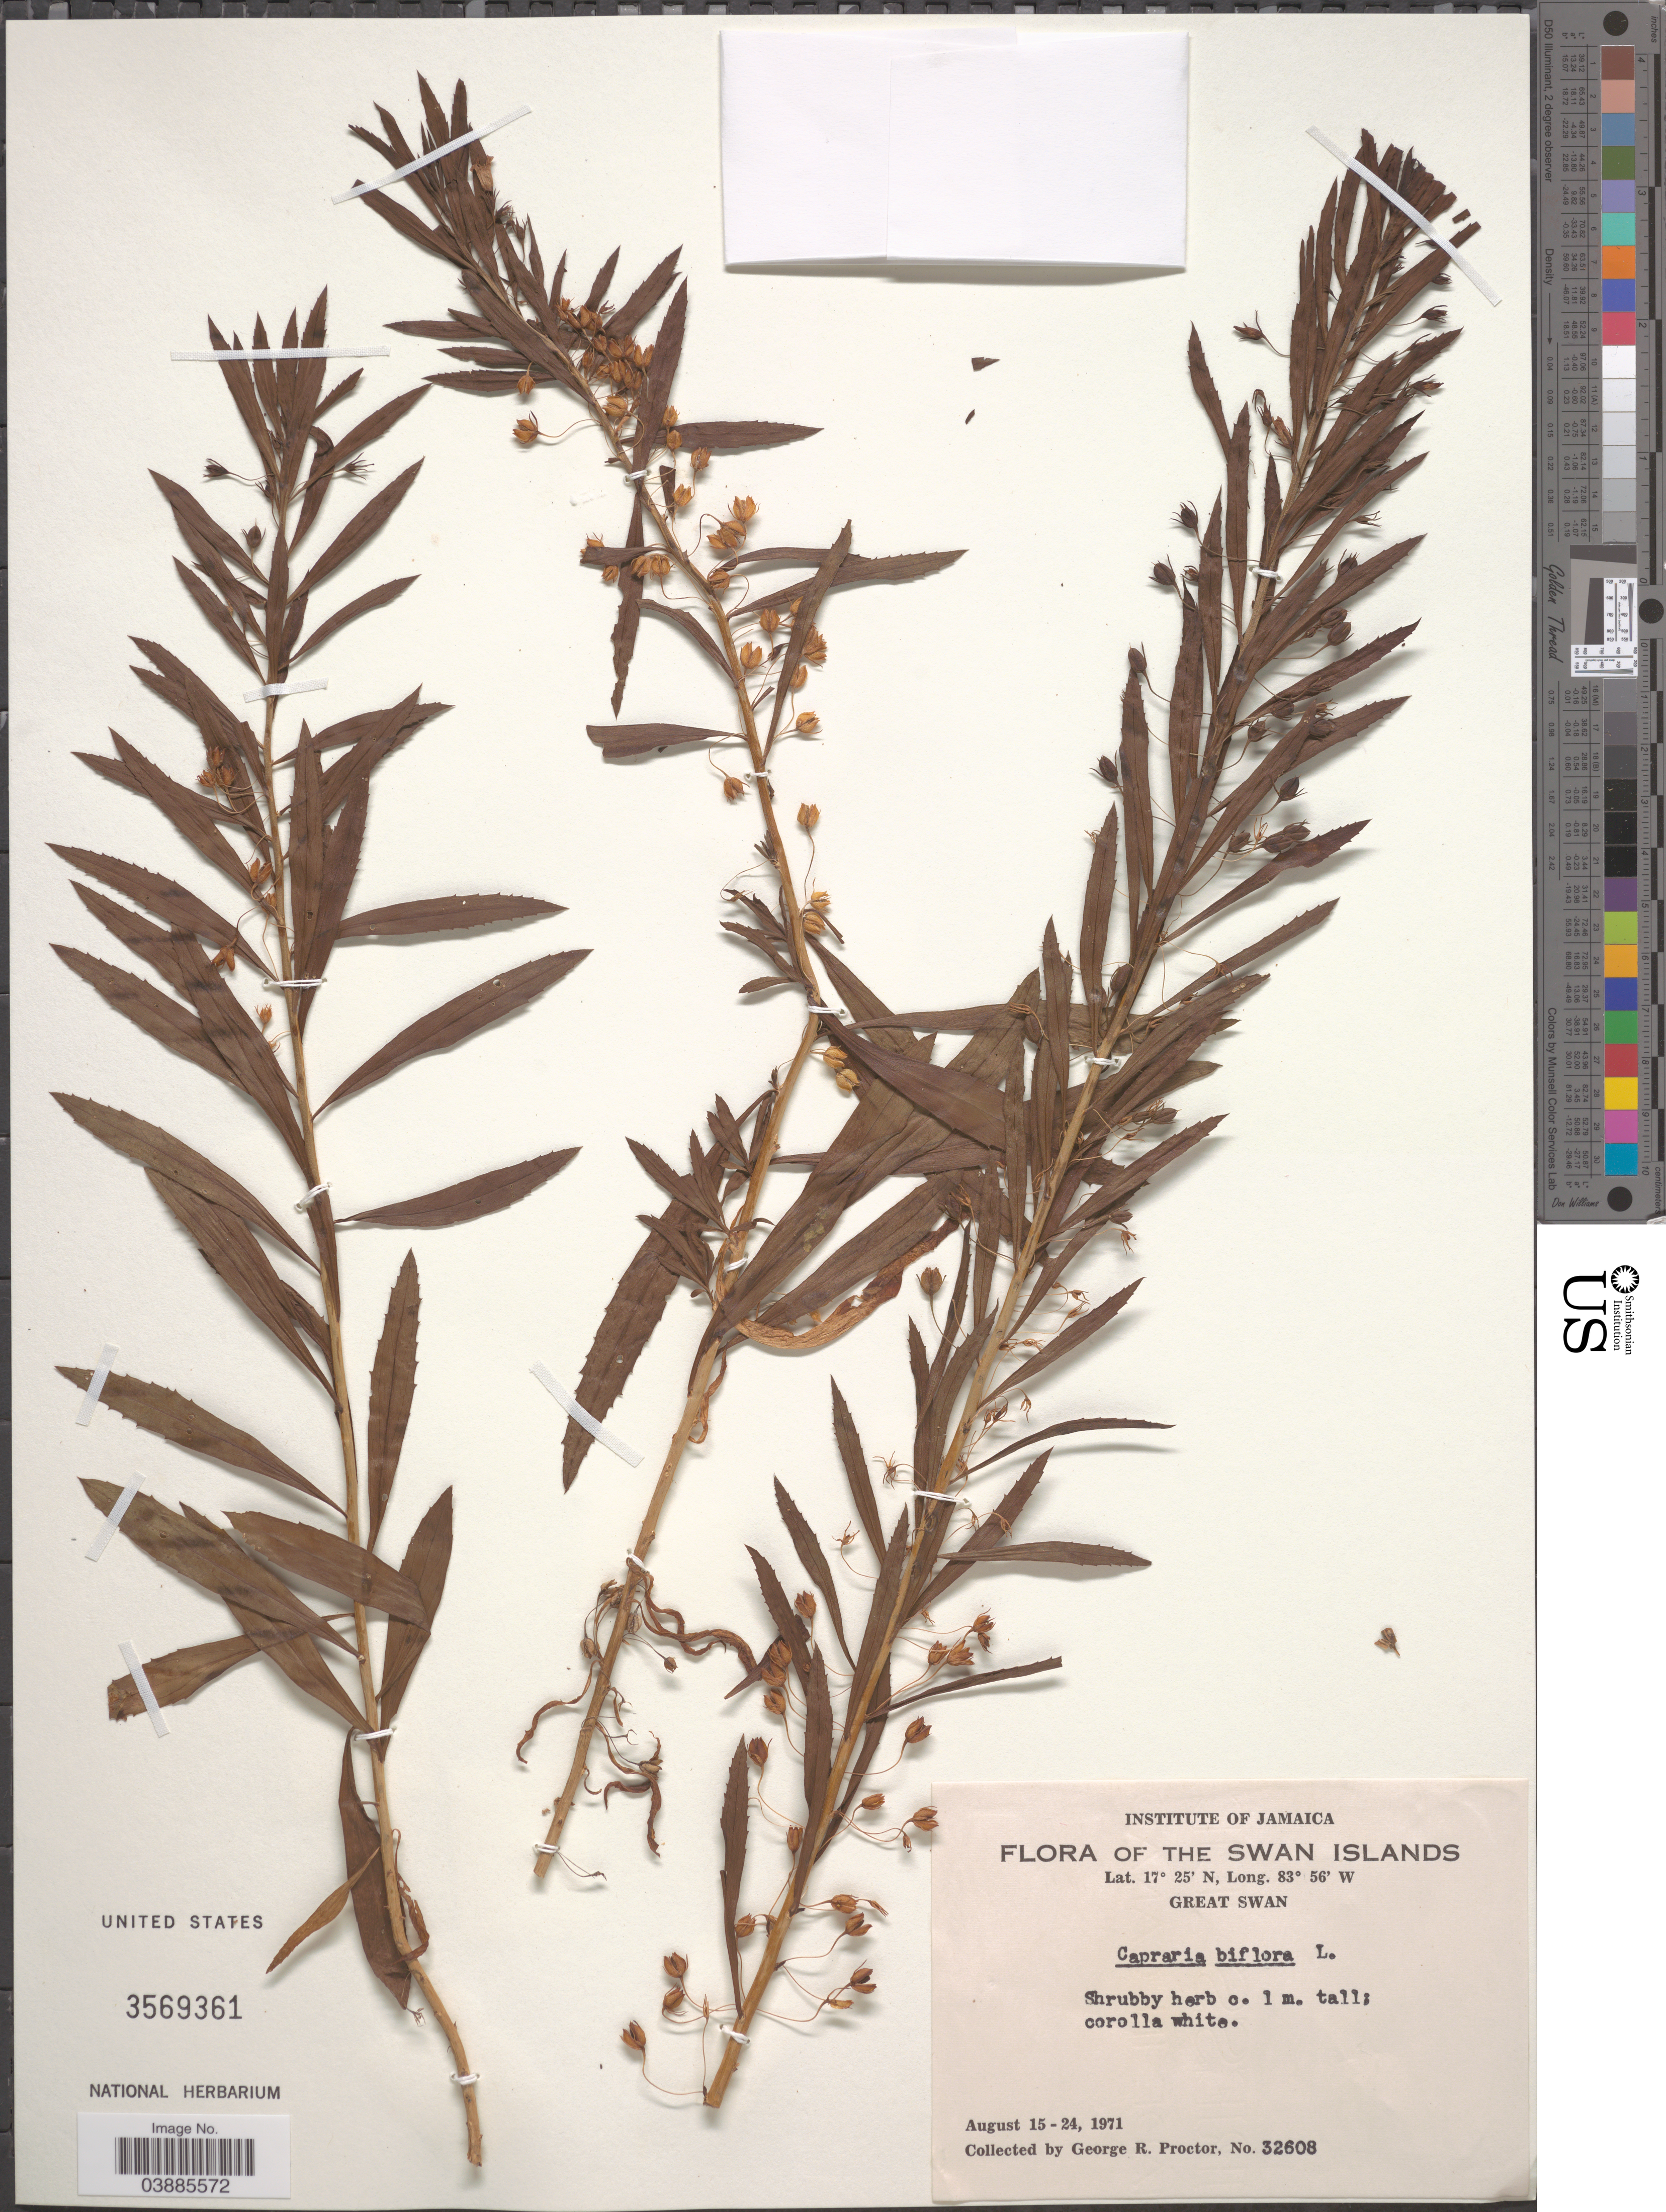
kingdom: Plantae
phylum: Tracheophyta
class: Magnoliopsida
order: Lamiales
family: Scrophulariaceae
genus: Capraria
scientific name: Capraria biflora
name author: L.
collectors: G. Proctor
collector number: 32608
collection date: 1971-08-15/1971-08-24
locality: The Swan Islands. Great Swan.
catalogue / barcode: US 3569361